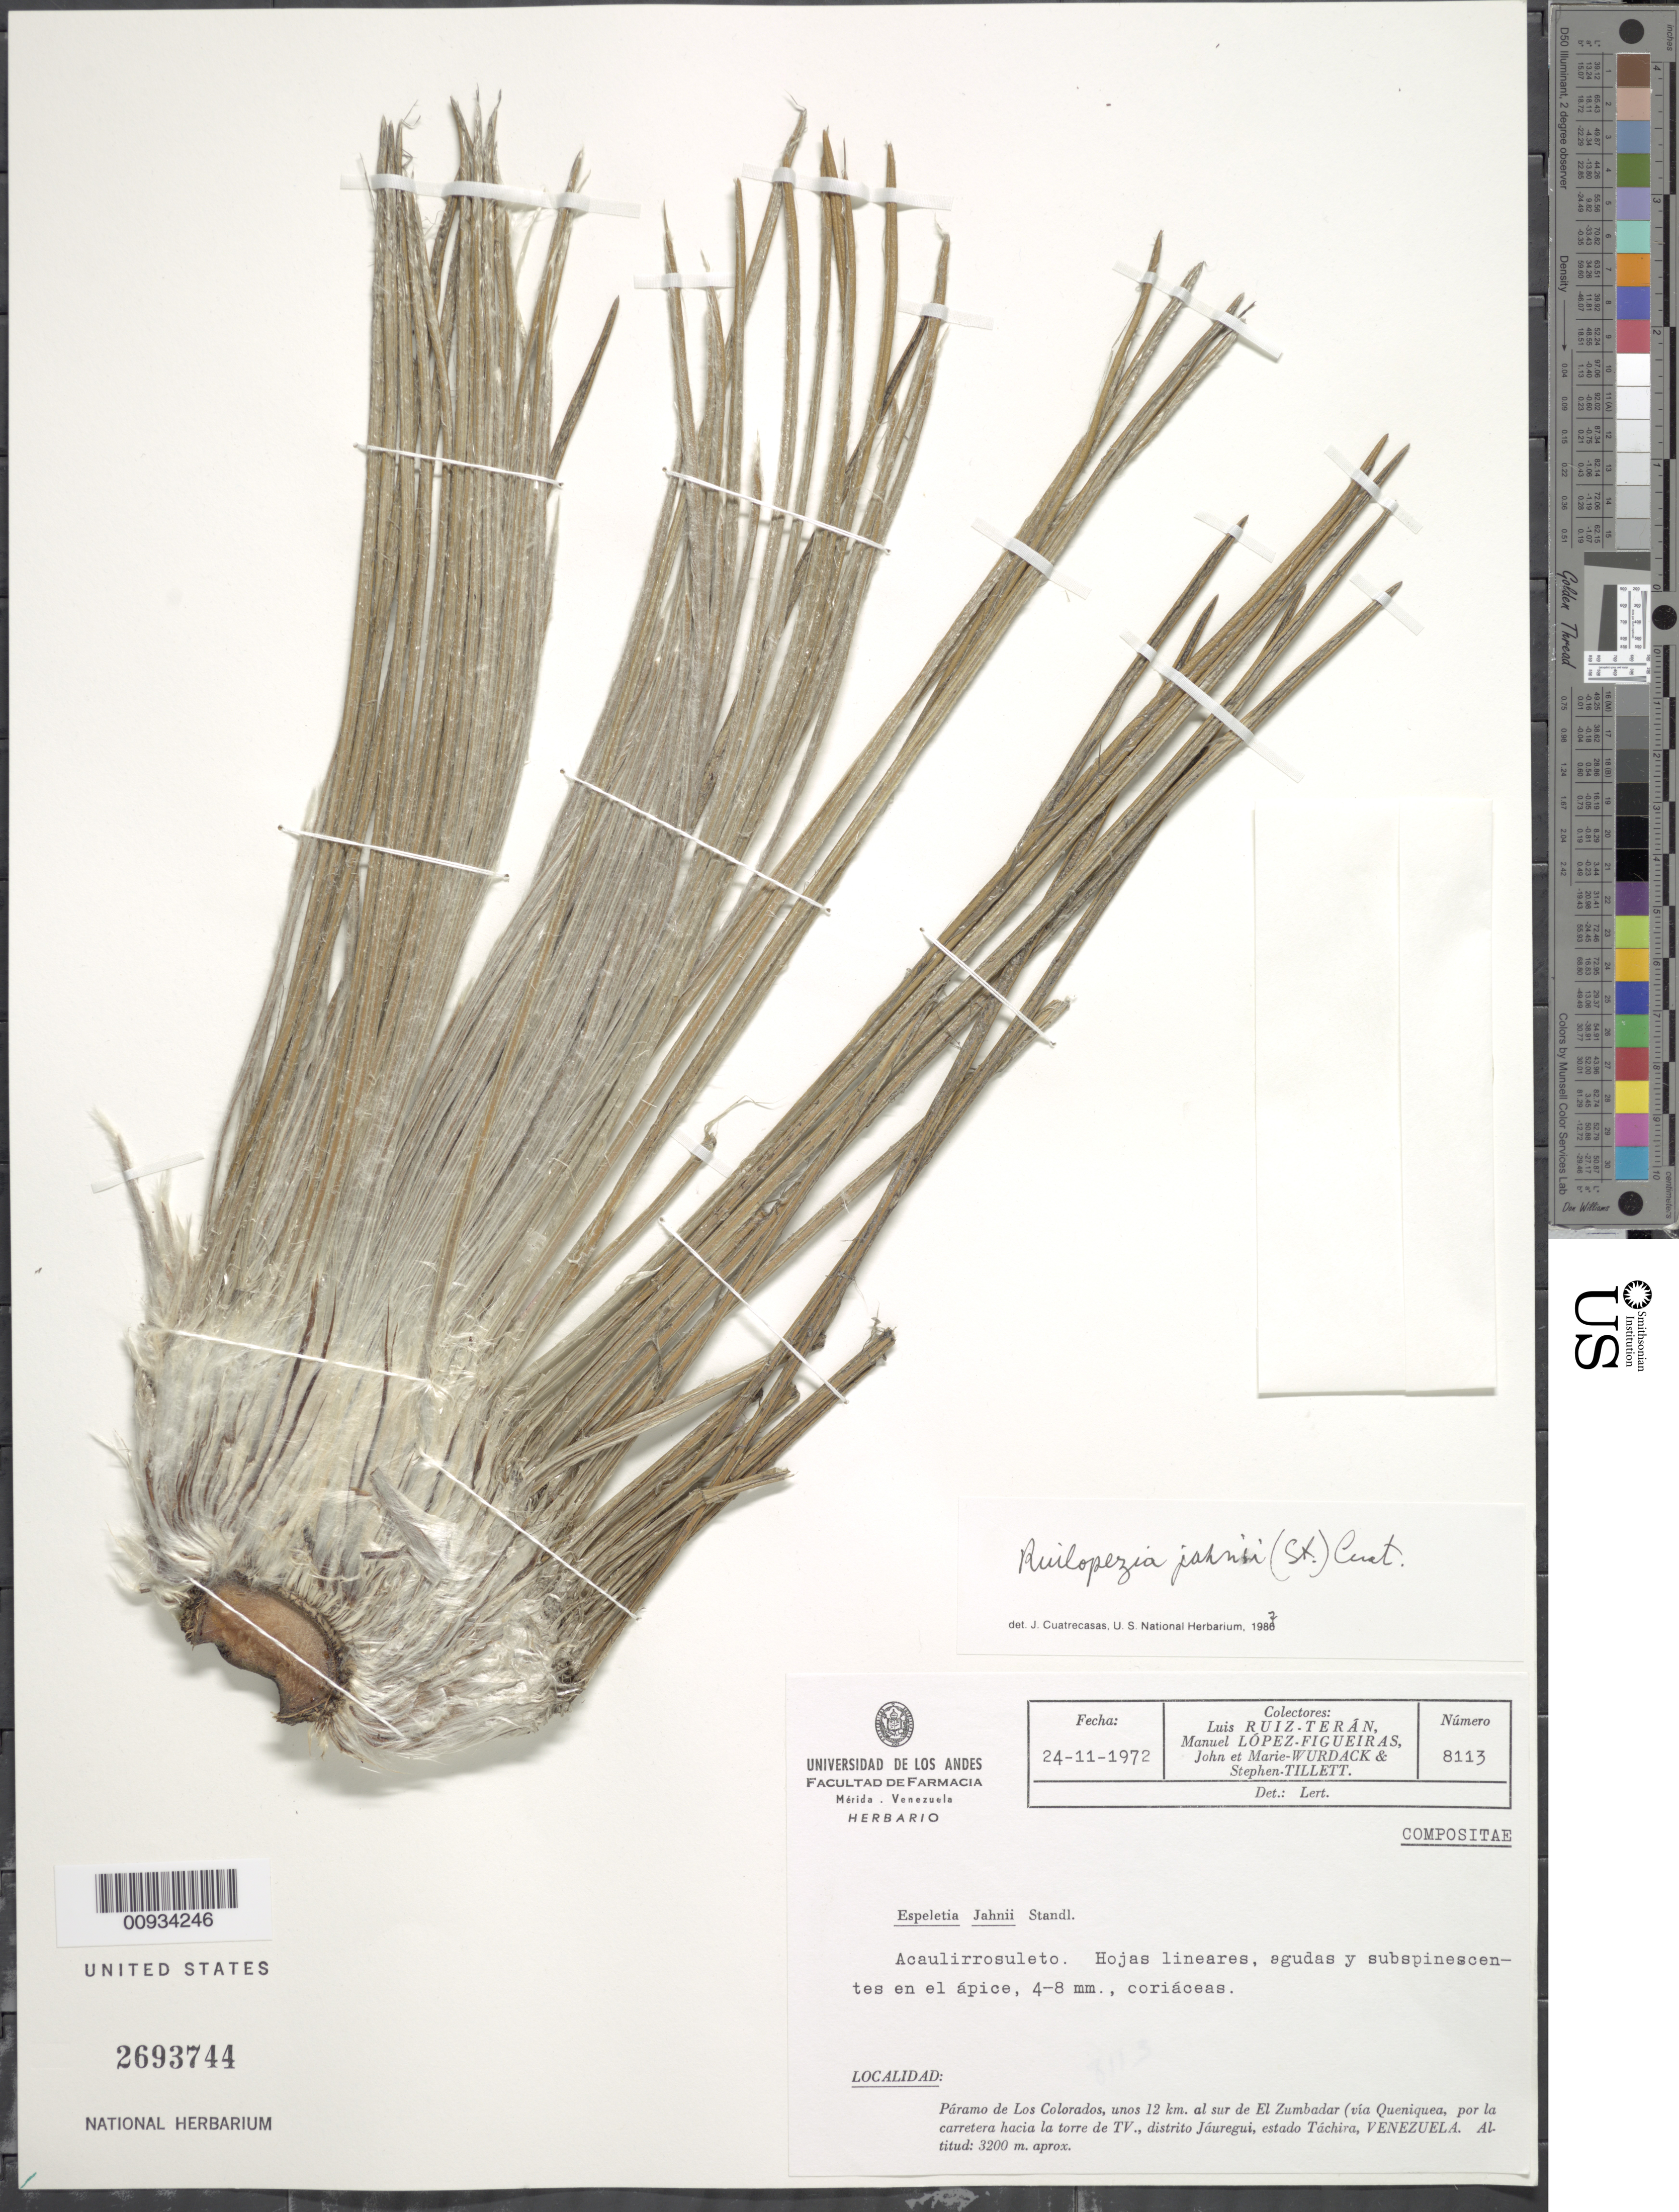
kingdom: Plantae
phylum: Tracheophyta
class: Magnoliopsida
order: Asterales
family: Asteraceae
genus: Ruilopezia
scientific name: Ruilopezia jahnii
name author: (Standl.) Cuatrec.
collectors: L. Teran, M. López Figueiras, J. J. Wurdack & M. L. Wurdack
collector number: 8113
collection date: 1972-11-24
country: Venezuela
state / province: Tachira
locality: Paramo de Los Colorados, unos 12 km al sur de El Zumbadar (via Queniquea, por la carretera hacia la torre de TV, Distrito Jauregui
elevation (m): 3200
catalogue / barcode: US 2693744